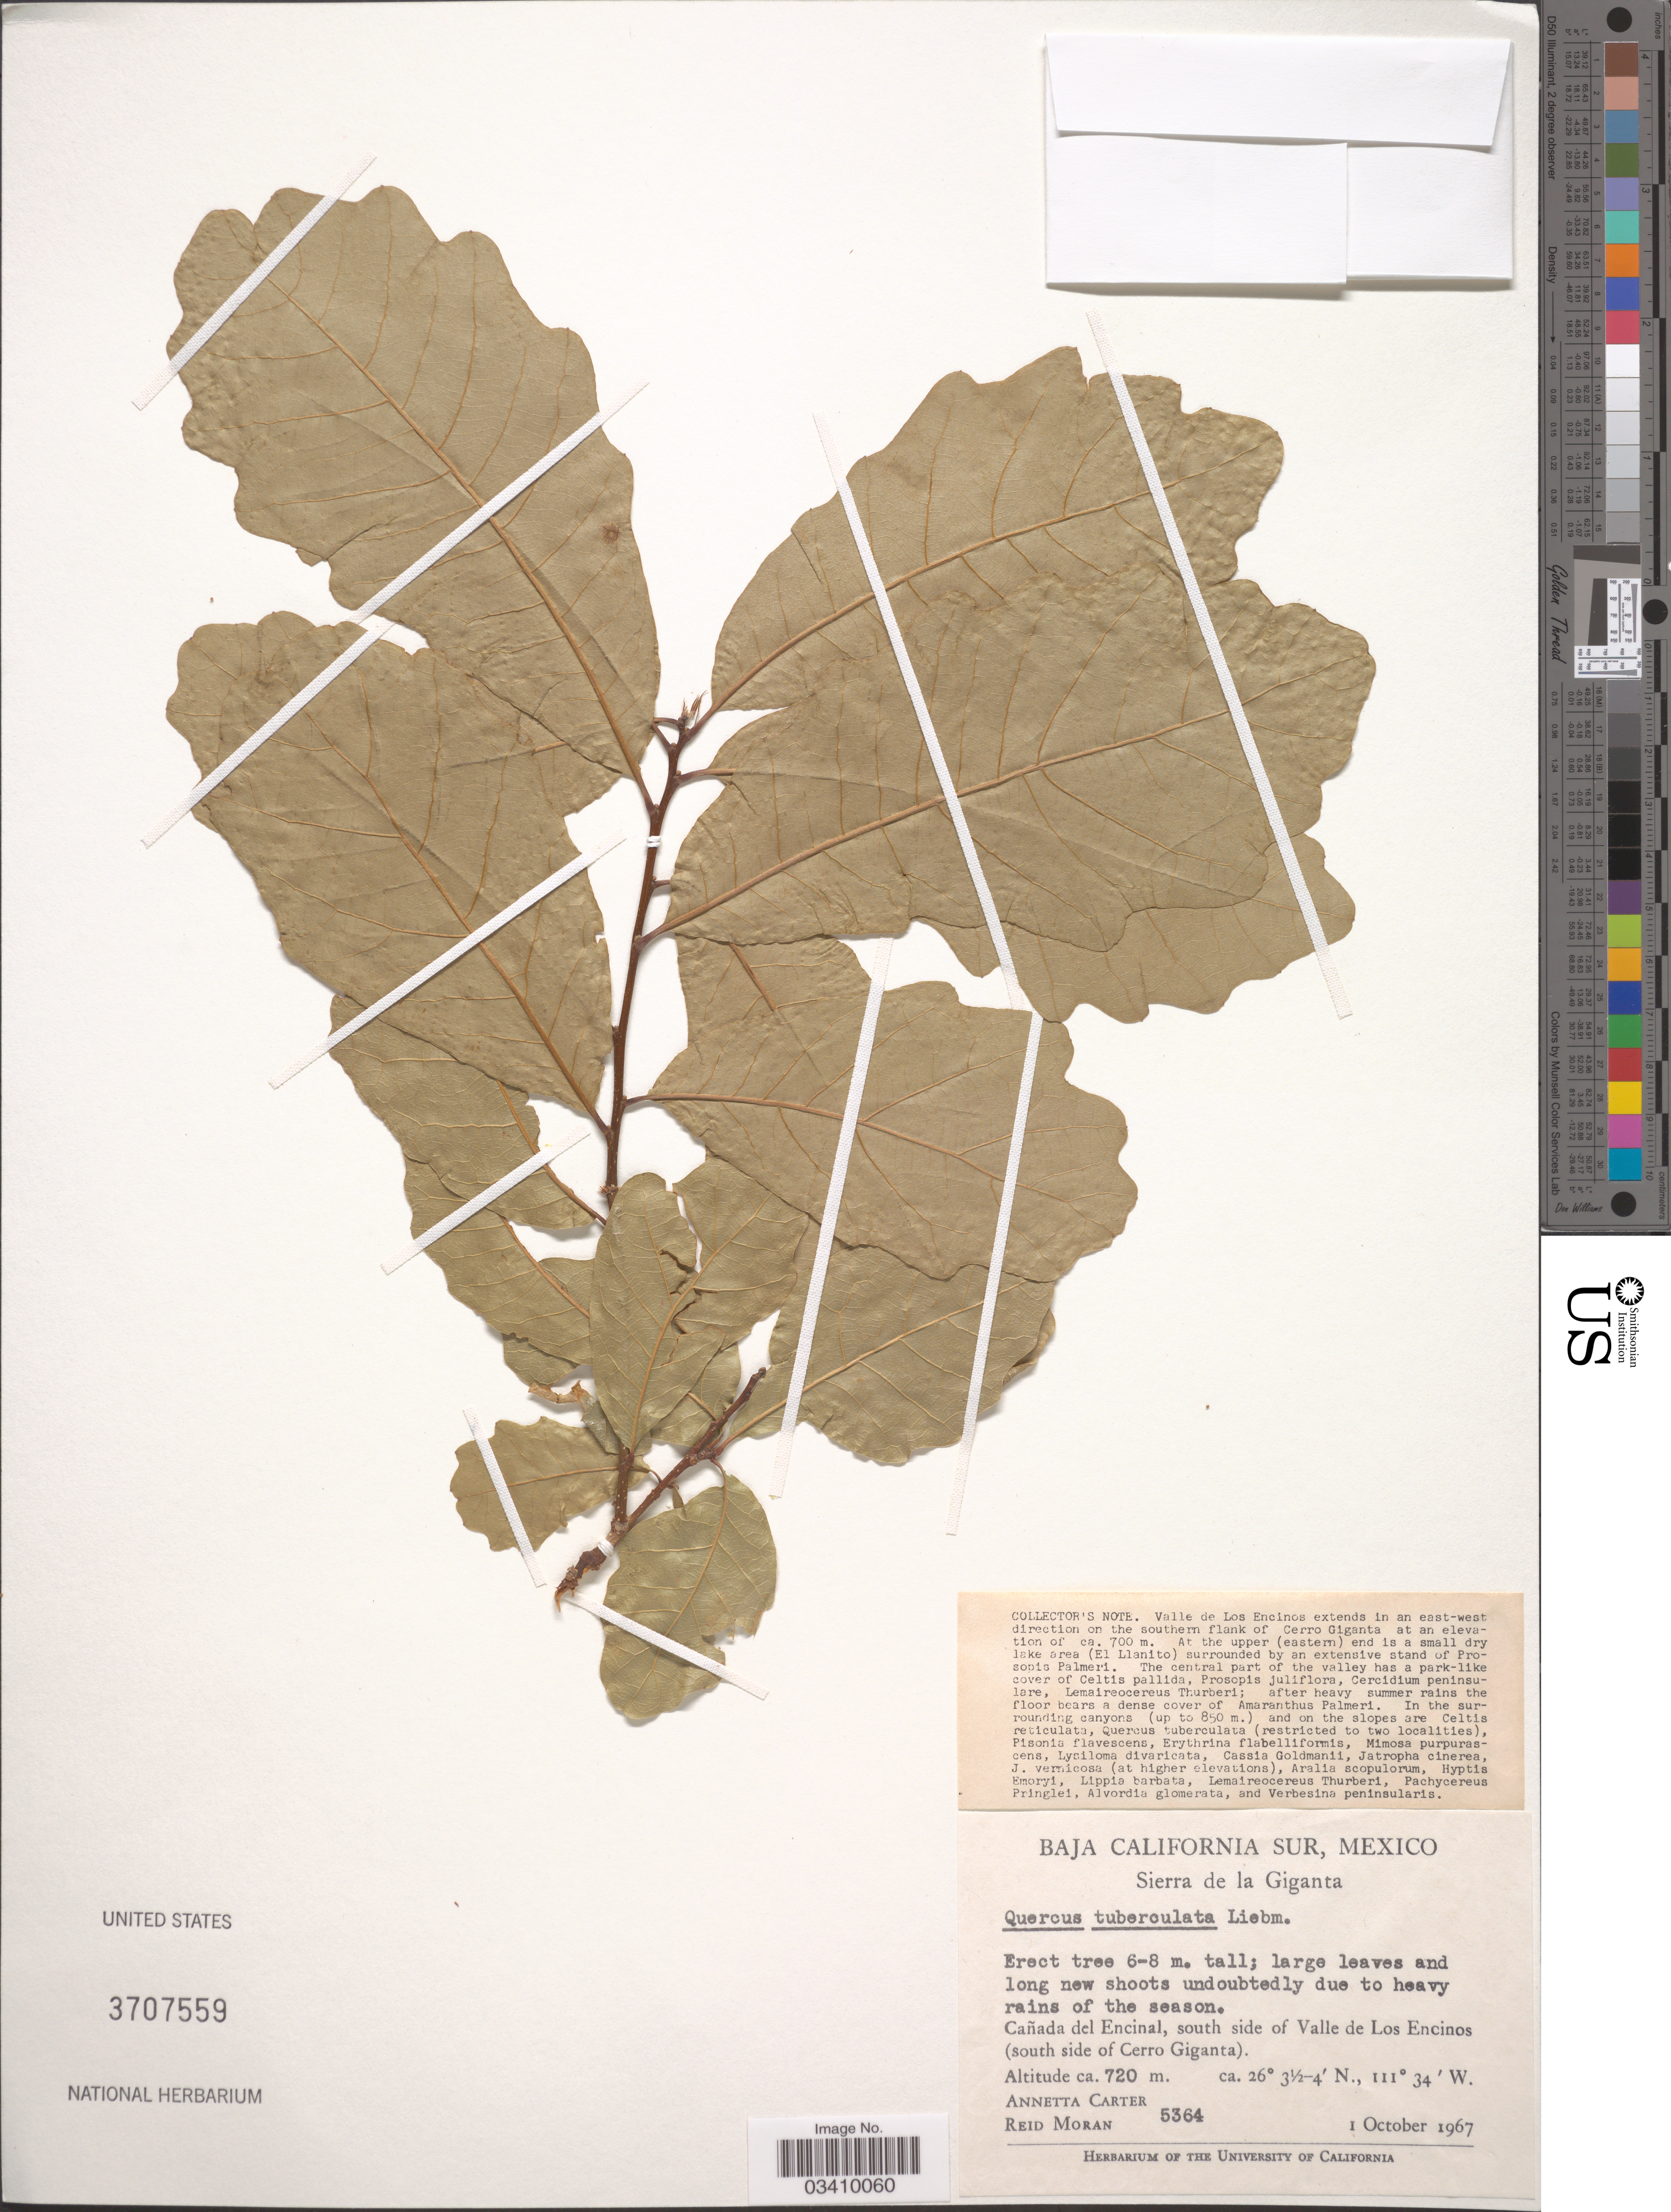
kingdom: Plantae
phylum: Tracheophyta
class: Magnoliopsida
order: Fagales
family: Fagaceae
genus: Quercus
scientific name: Quercus tuberculata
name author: Liebm.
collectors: A. Carter & R. Moran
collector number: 5364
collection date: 1967-10-01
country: Mexico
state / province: Baja California Sur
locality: Sierra de la Giganta. Cañada del Encinal, south side of Valle de Los Encinos (south side of Cerro Giganta).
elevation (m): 720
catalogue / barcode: US 3707559